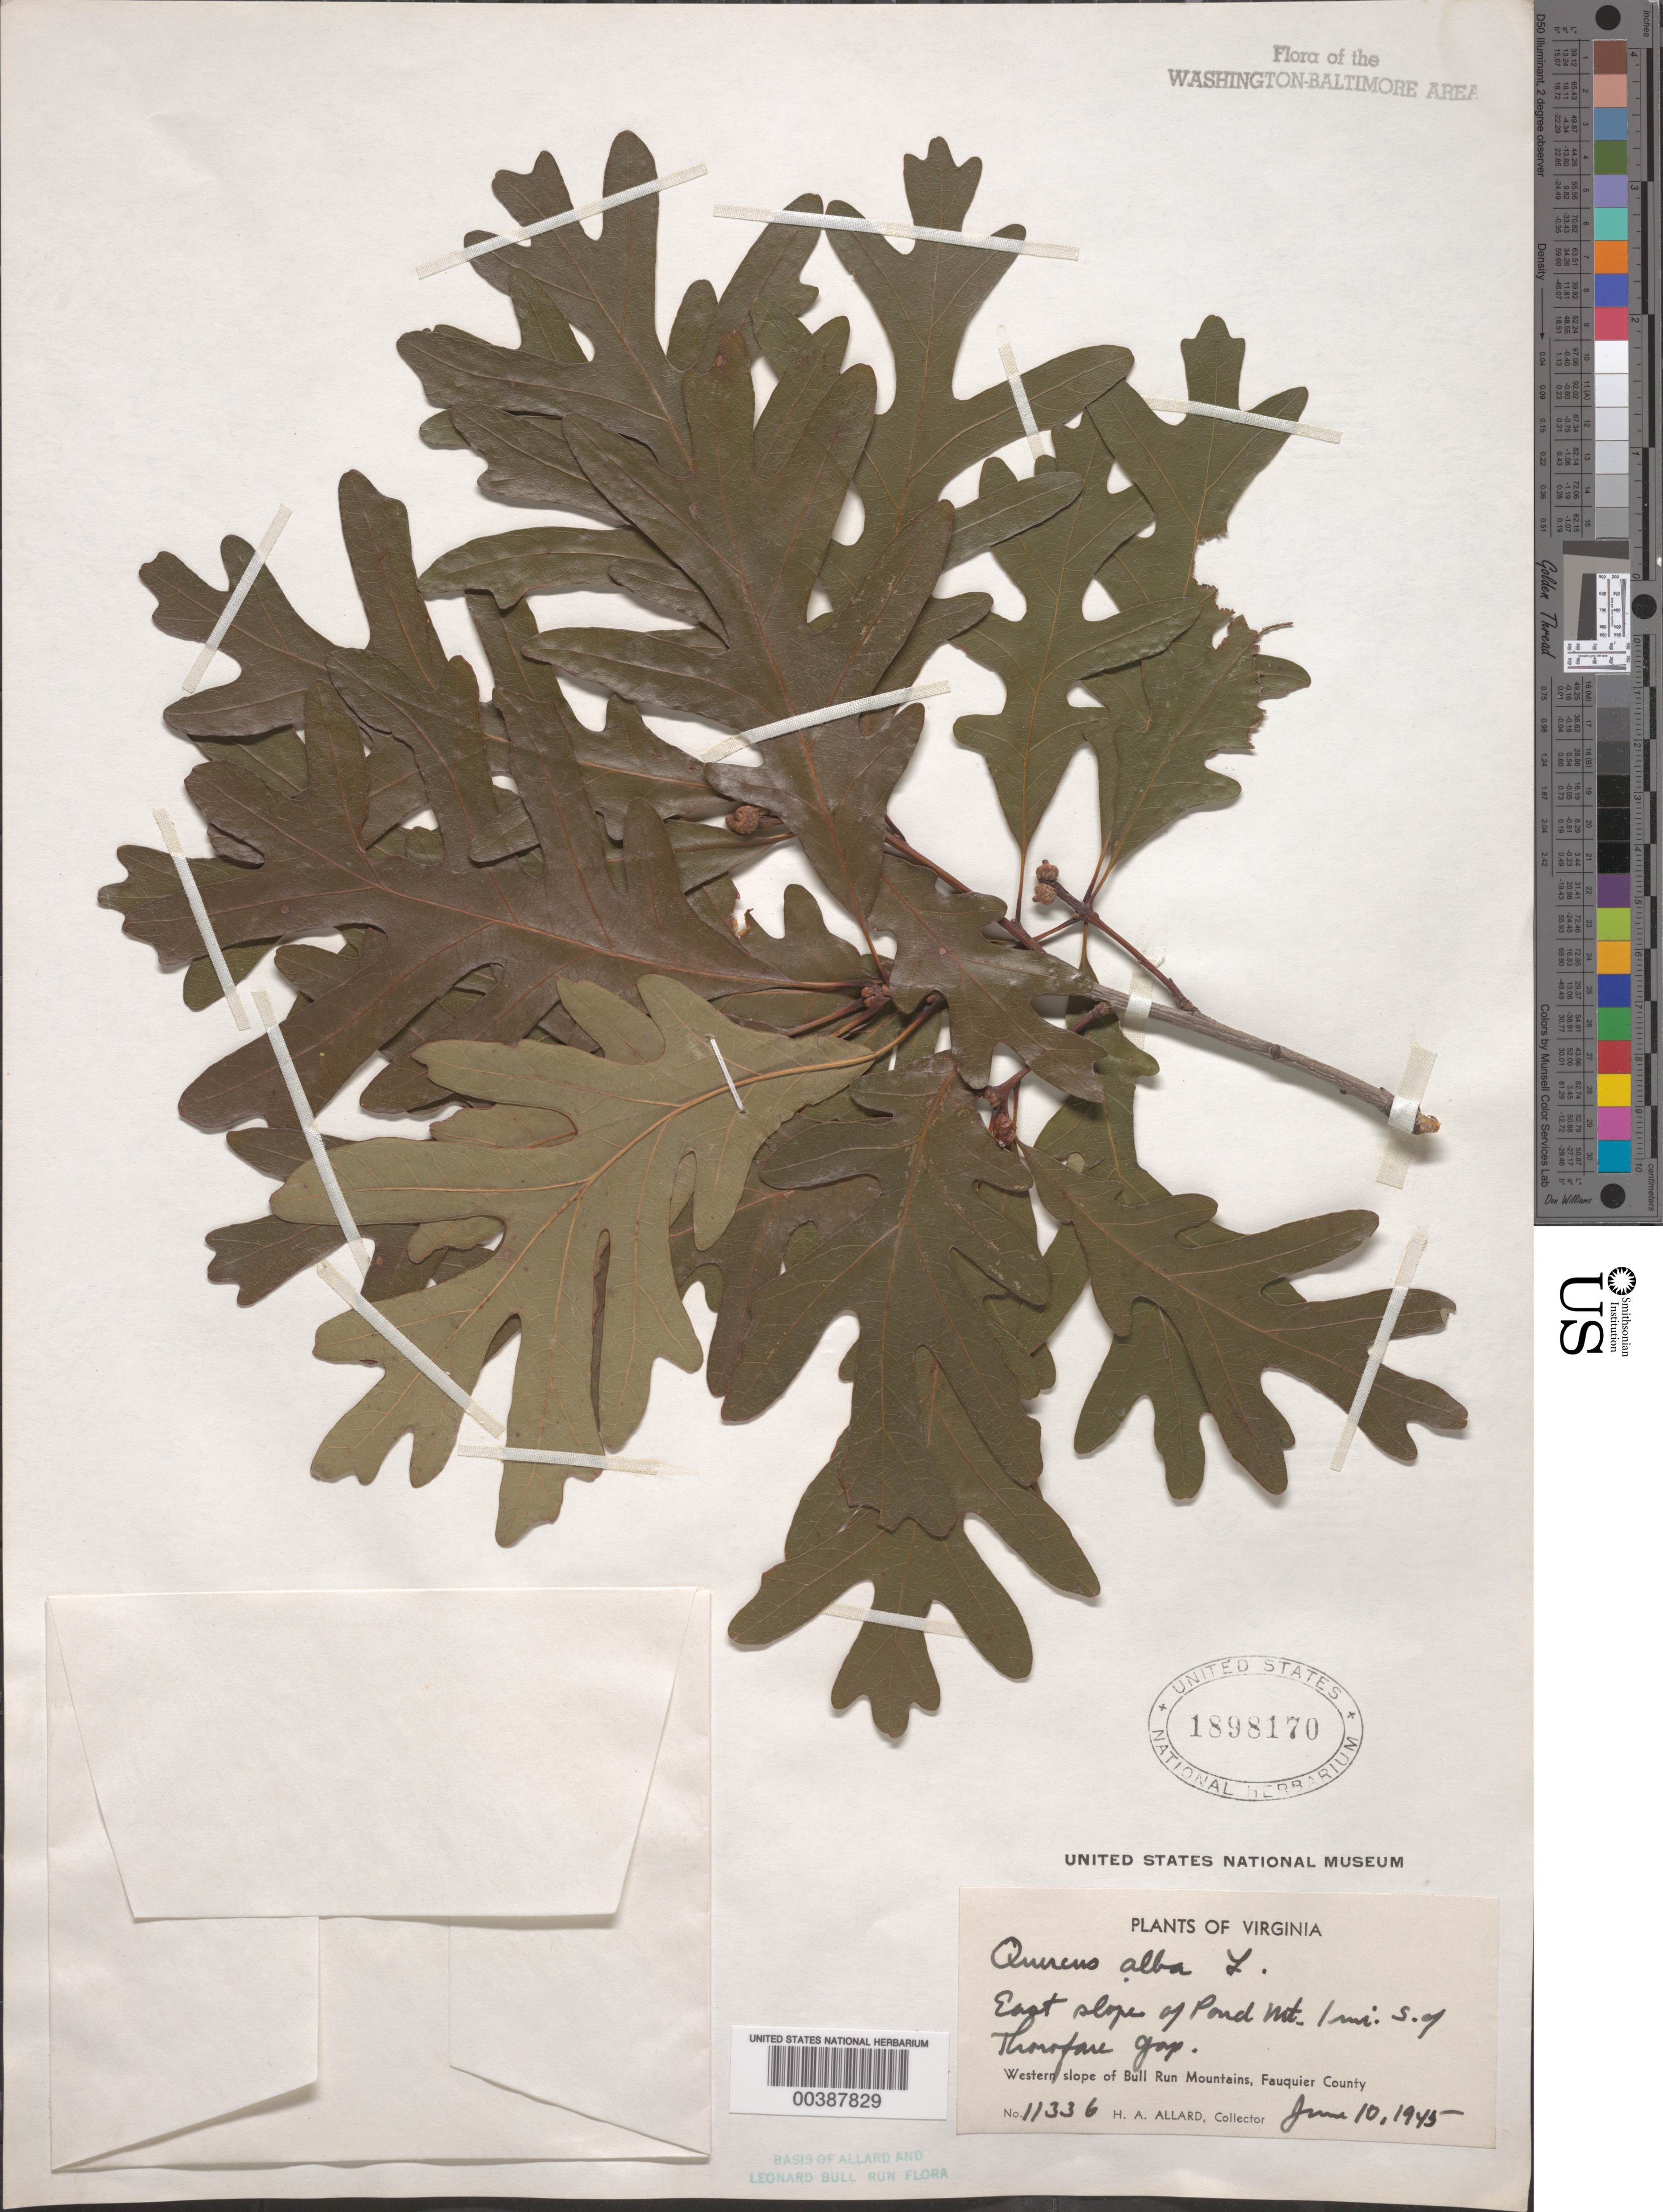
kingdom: Plantae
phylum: Tracheophyta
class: Magnoliopsida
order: Fagales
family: Fagaceae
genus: Quercus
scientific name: Quercus alba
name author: L.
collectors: H. A. Allard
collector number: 11336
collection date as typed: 10 Jun 1945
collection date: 1945-06-10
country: United States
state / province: Virginia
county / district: Fauquier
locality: South of Thorofare Gap, Pond Mountain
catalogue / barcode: US 1898170